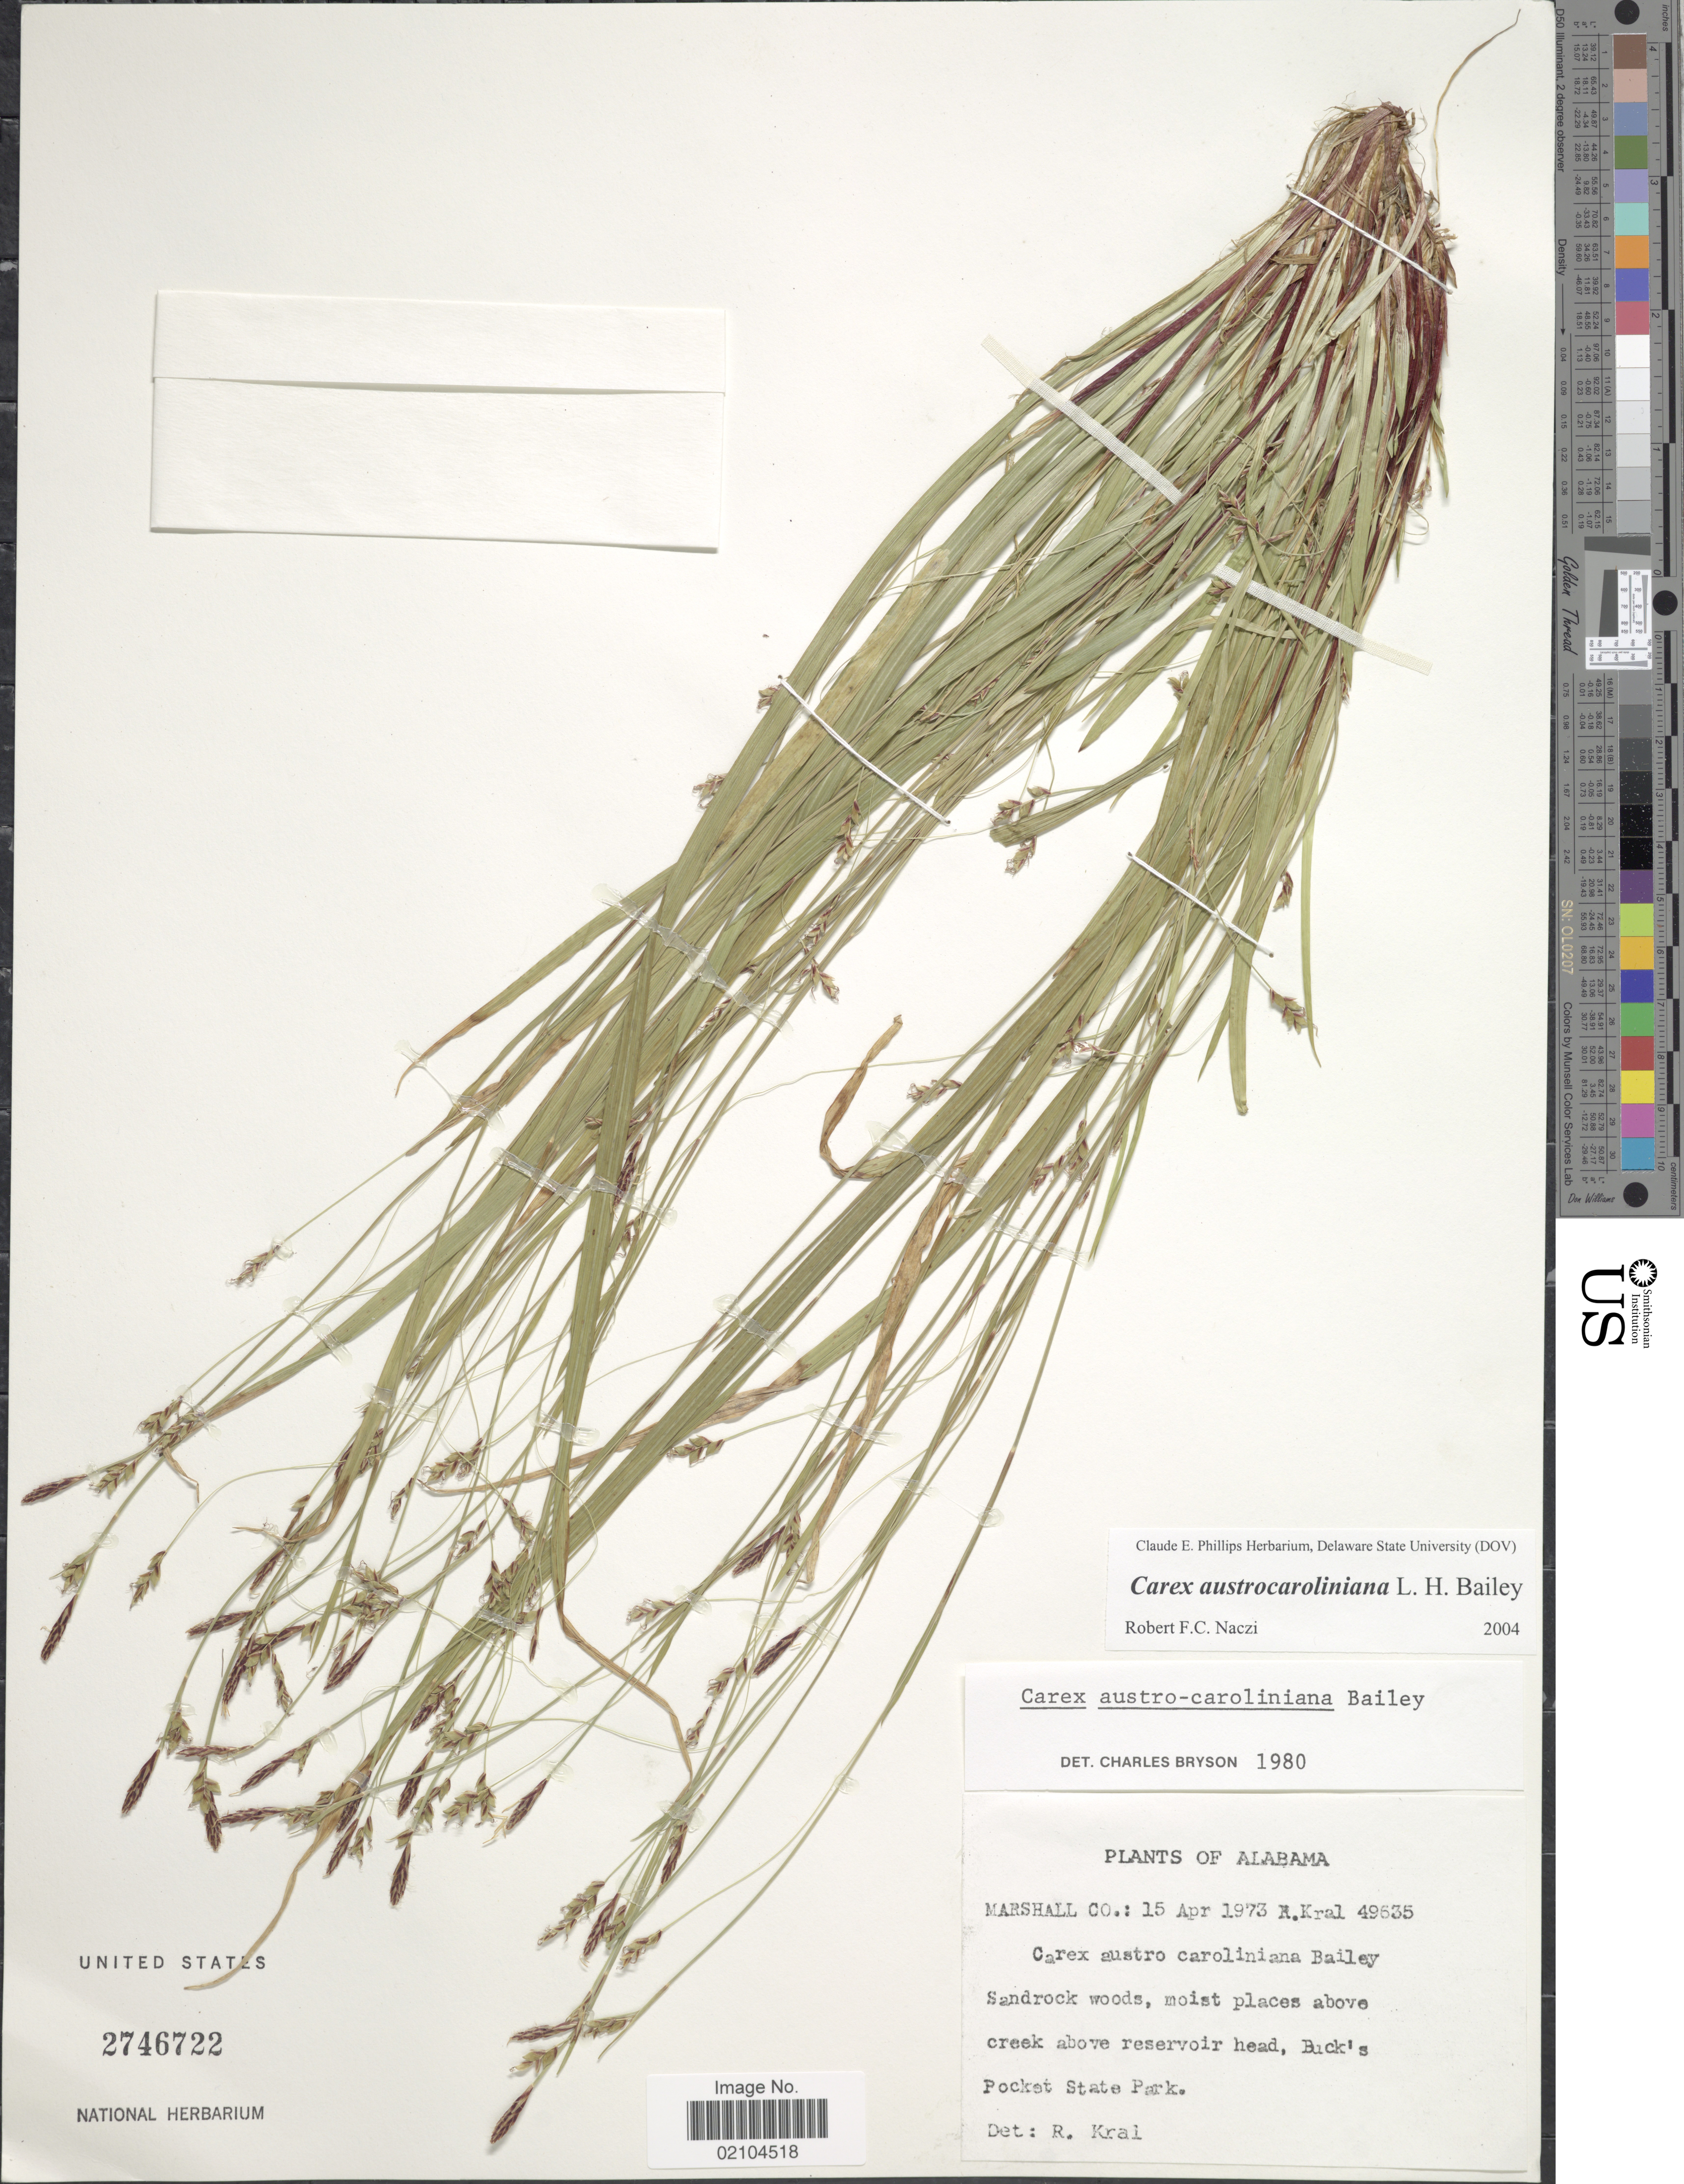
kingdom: Plantae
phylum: Tracheophyta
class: Liliopsida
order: Poales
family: Cyperaceae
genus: Carex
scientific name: Carex austrocaroliniana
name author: L.H. Bailey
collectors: R. Kral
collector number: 49635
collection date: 1973-04-15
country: United States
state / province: Alabama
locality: Marshall Co., sandrock woods, moist places above creek above reservoir head, Buck's Pocket State Park.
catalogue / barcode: US 2746722